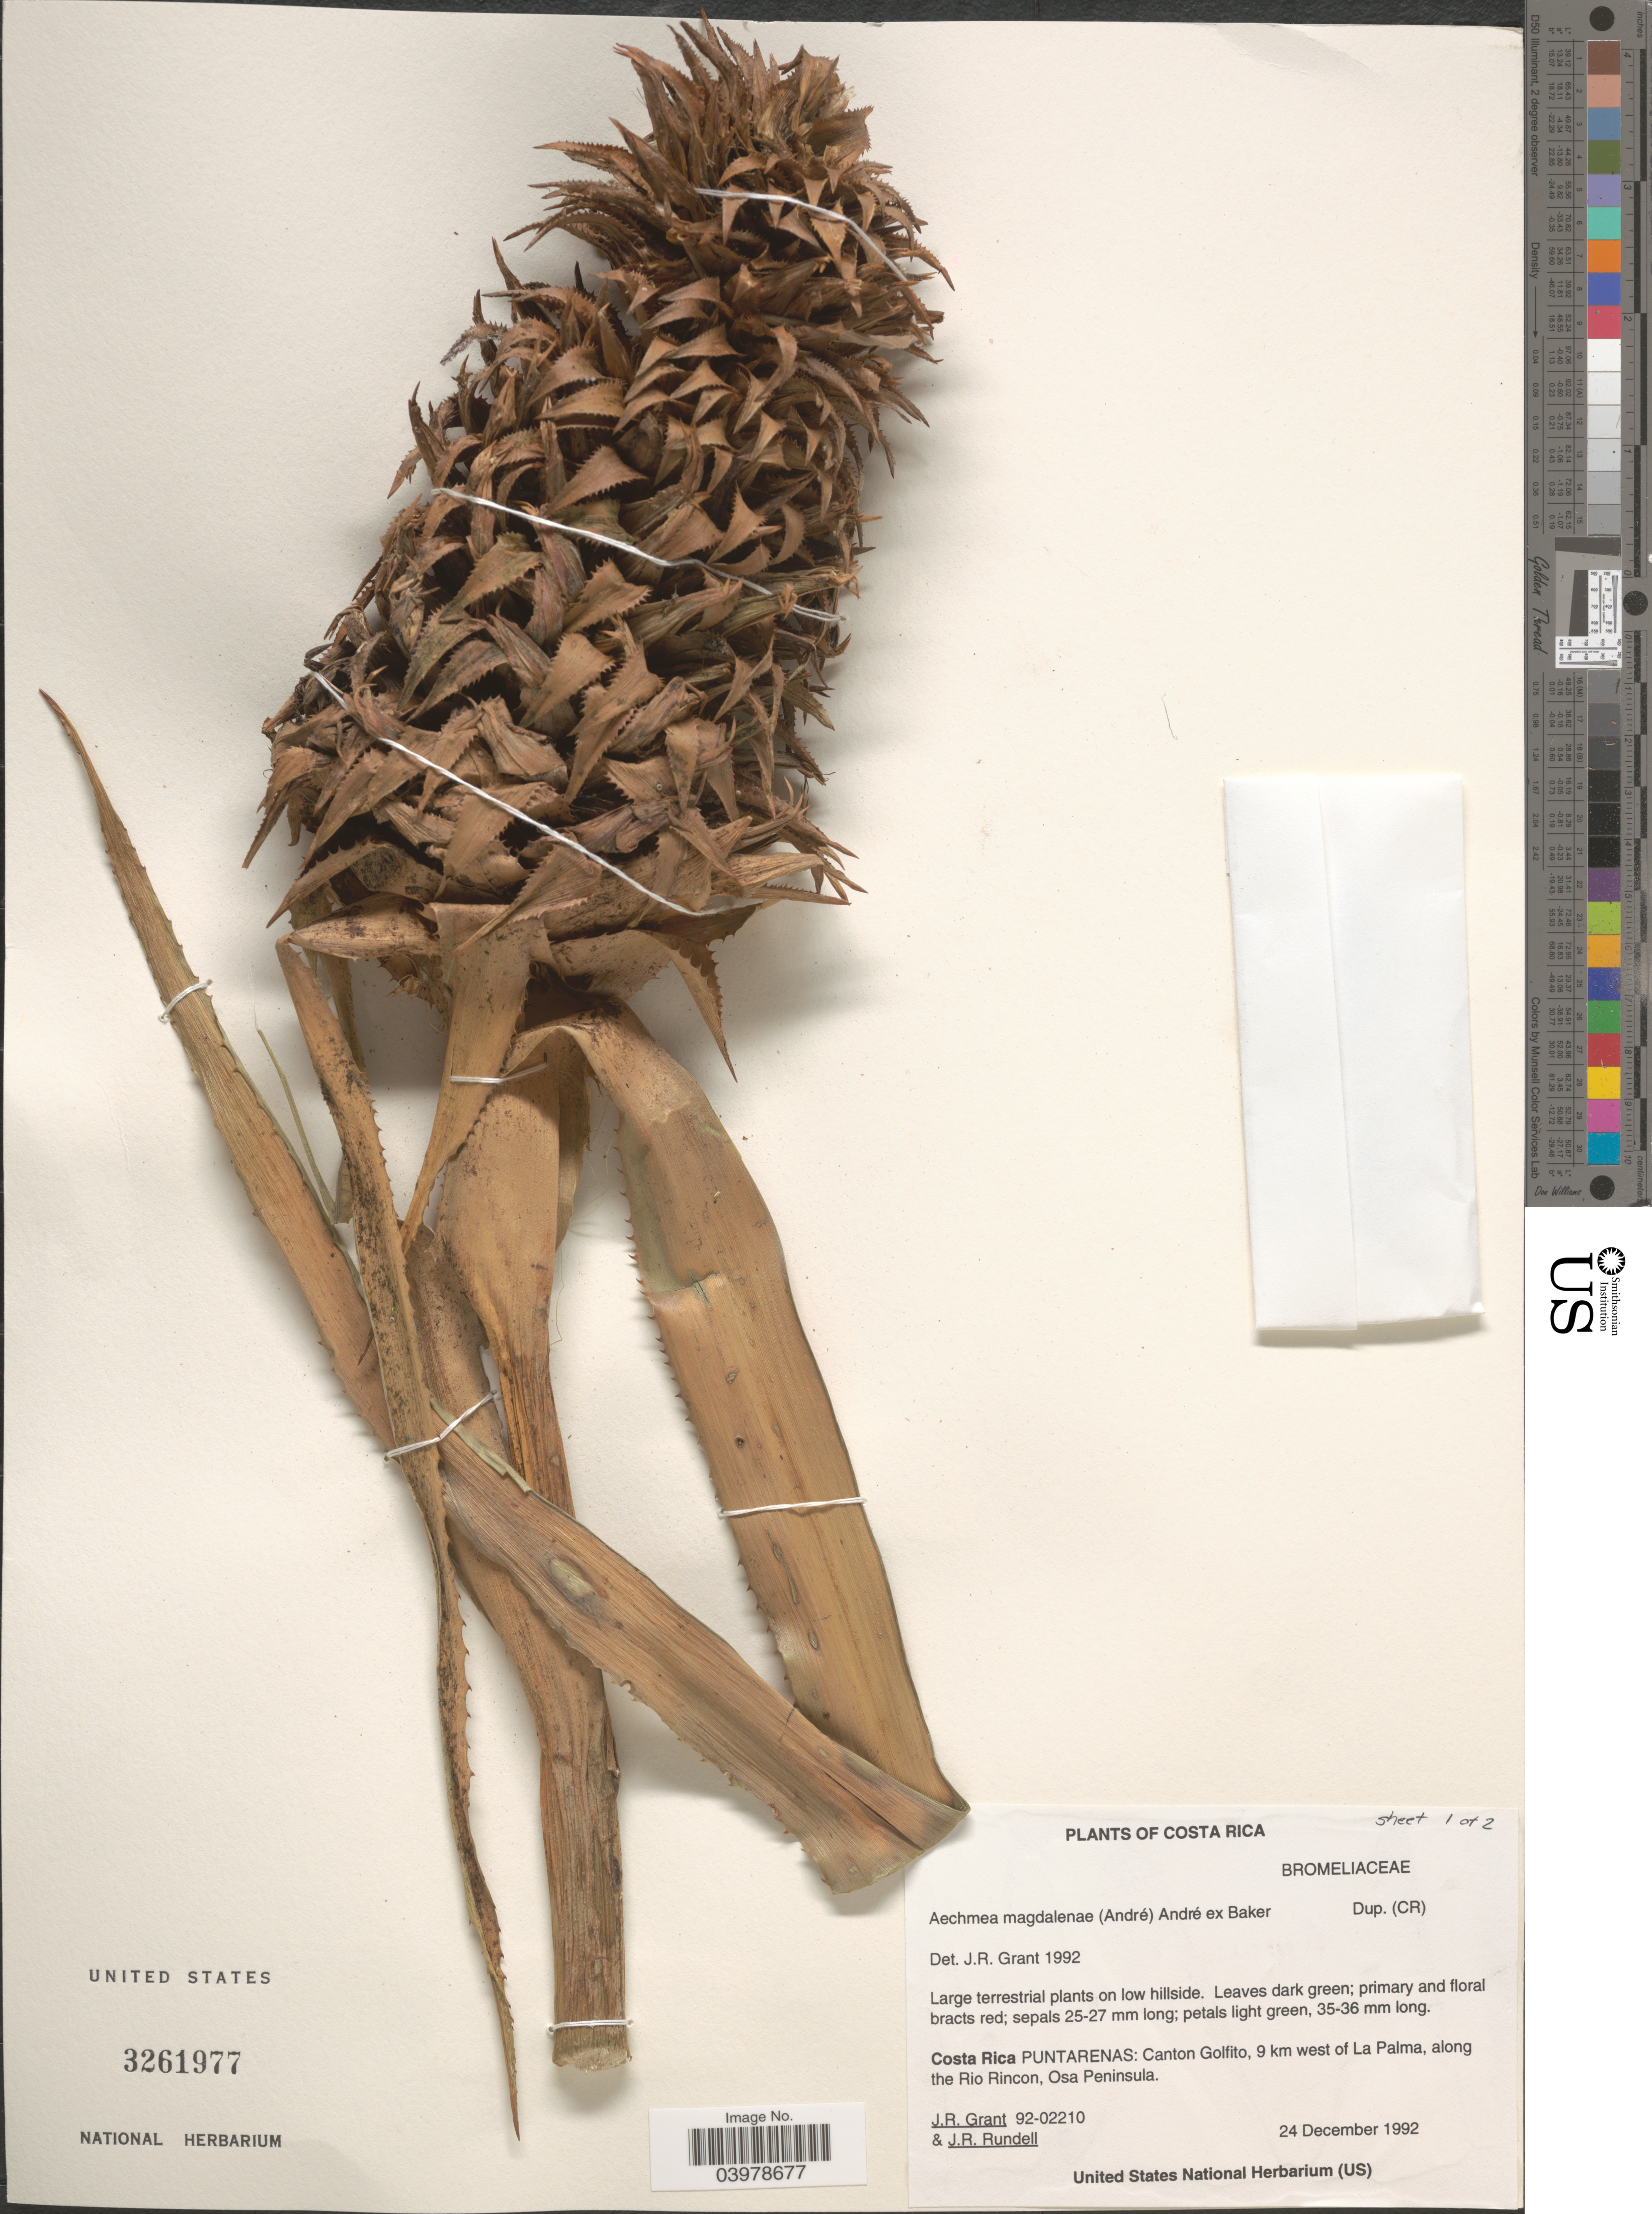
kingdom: Plantae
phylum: Tracheophyta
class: Liliopsida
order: Poales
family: Bromeliaceae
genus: Aechmea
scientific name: Aechmea magdalenae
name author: (André) André ex Baker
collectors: J. Grant & J. R. Rundell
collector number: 92-02210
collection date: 1992-12-24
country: Costa Rica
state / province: Puntarenas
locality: Canton Golfito, 9 km west of La Palma, along the Rio Rincon, Osa Peninsula.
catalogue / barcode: US 3261977